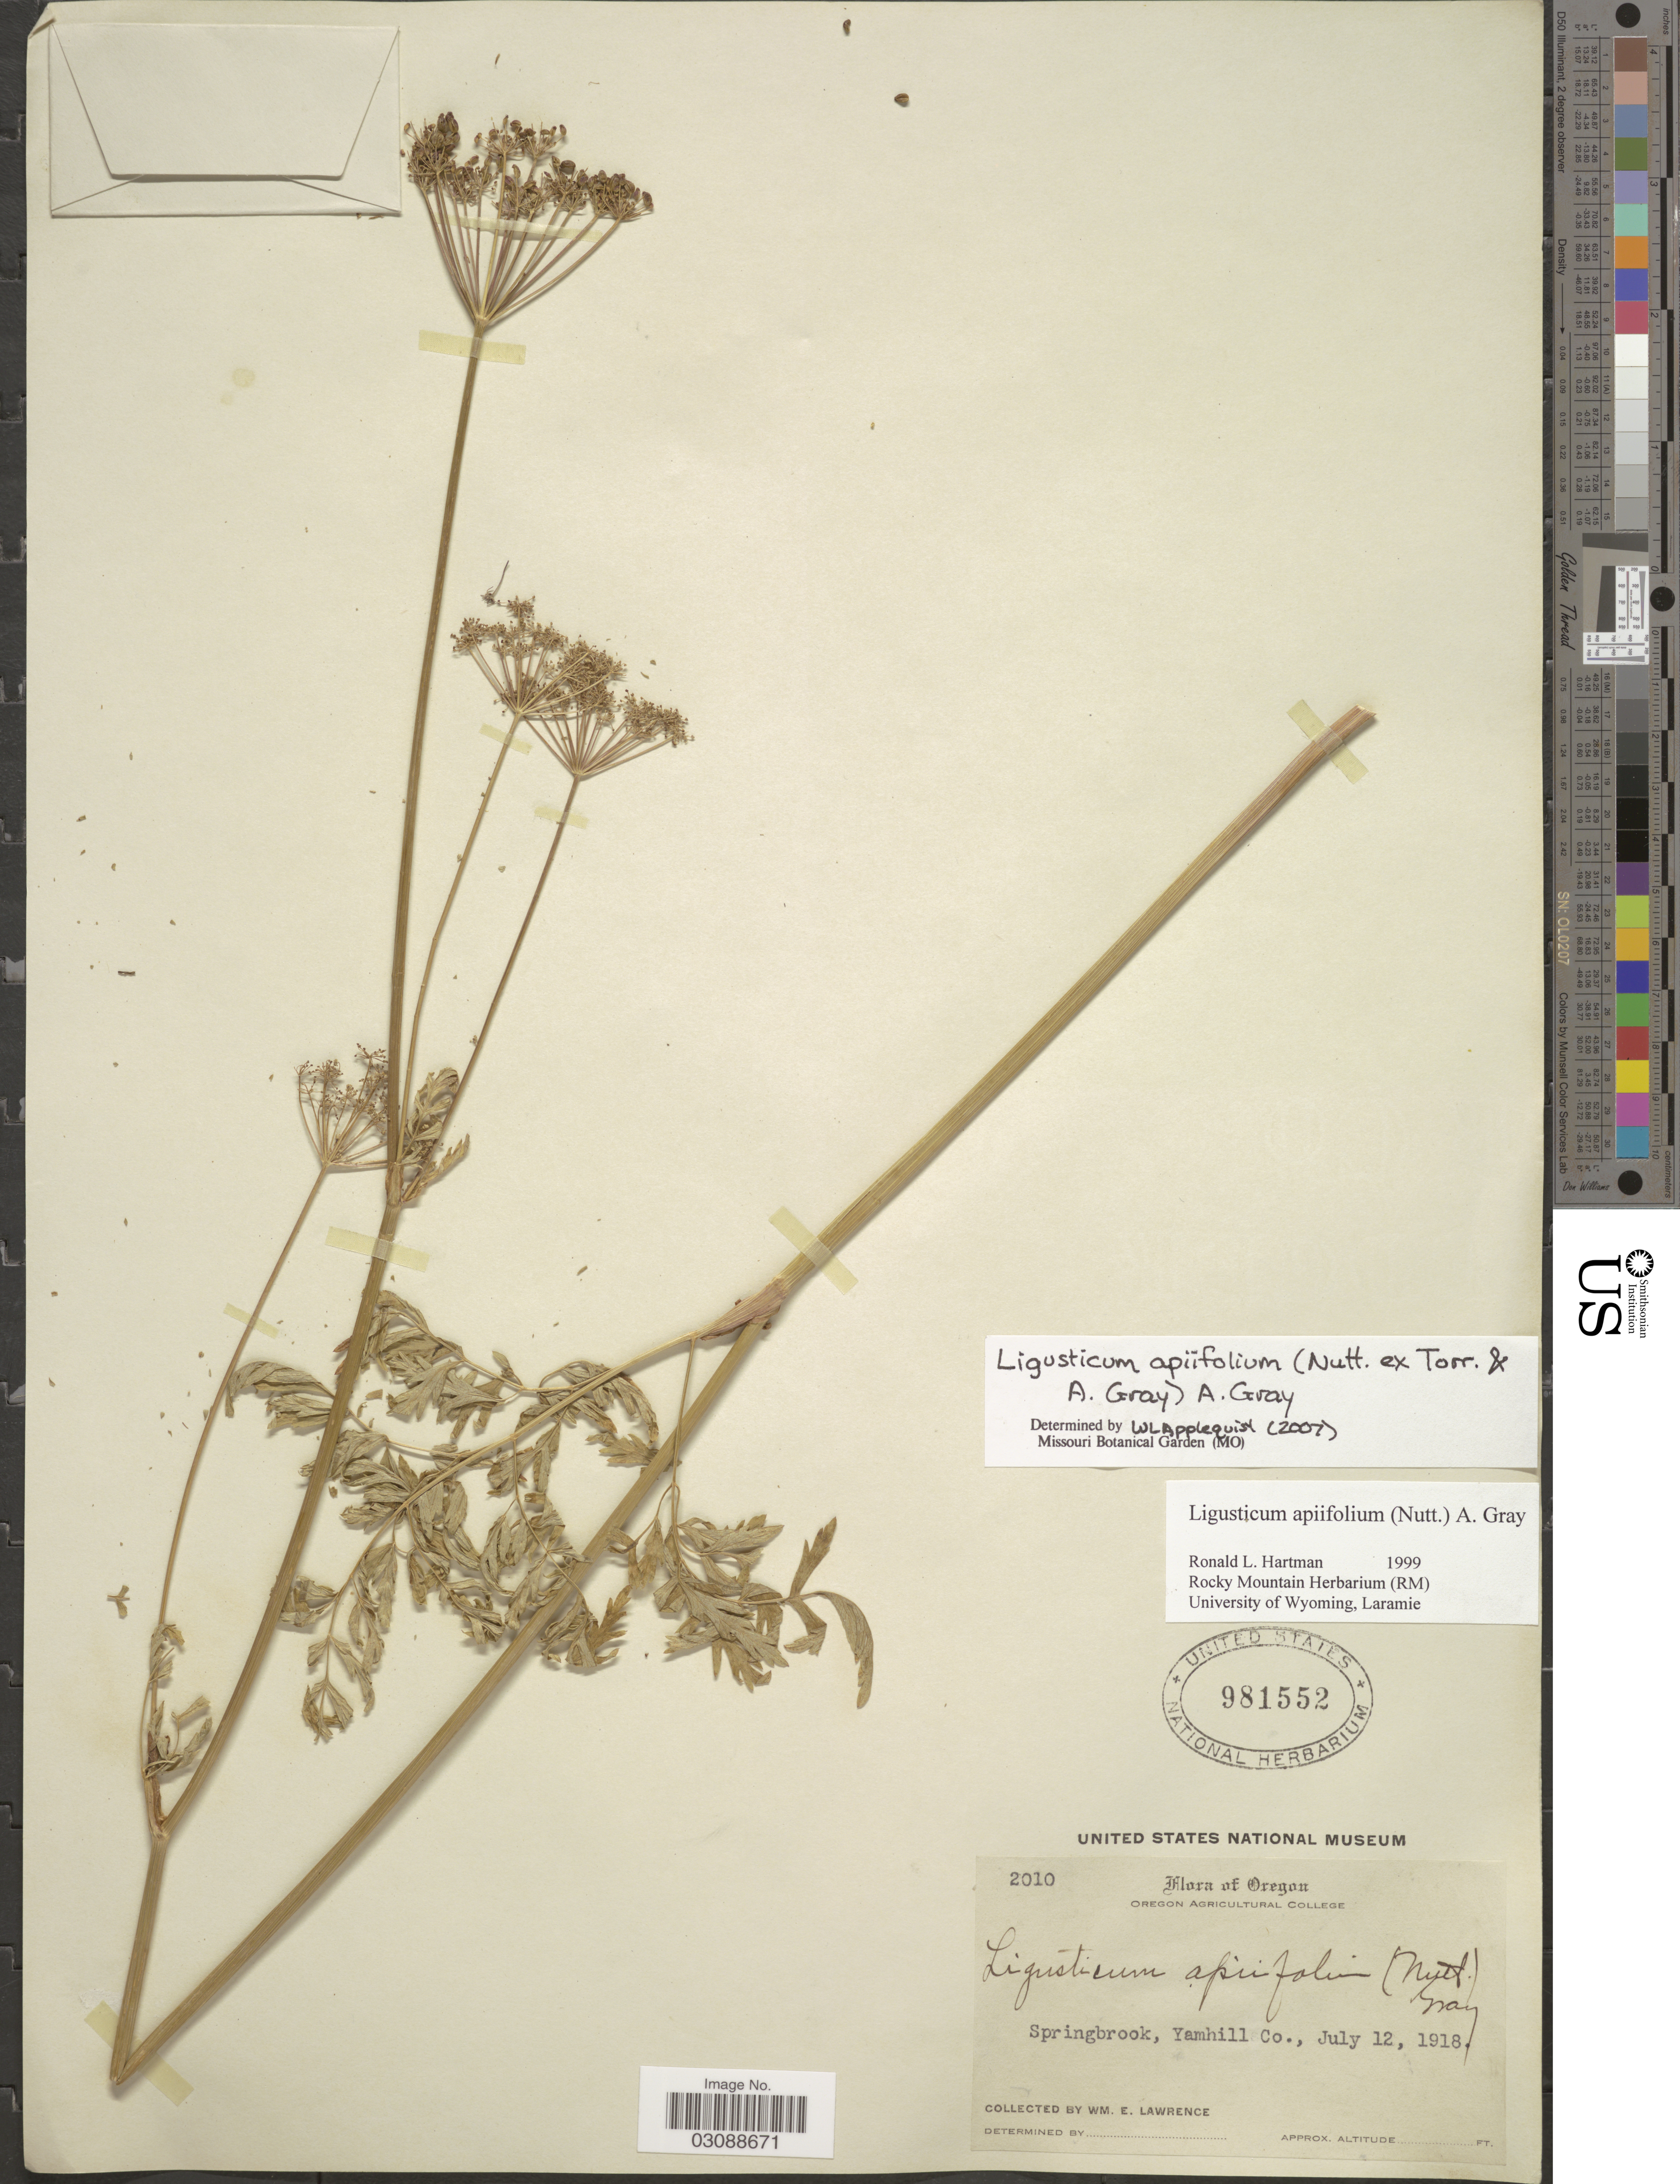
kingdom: Plantae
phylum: Tracheophyta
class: Magnoliopsida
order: Apiales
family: Apiaceae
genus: Ligusticum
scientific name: Ligusticum apiifolium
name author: (Nutt. ex Torr. & A. Gray) A. Gray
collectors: W. Lawrence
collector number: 2010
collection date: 1918-07-12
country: United States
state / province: Oregon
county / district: Yamhill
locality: Springbrook, Yamhill Co.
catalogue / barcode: US 981552